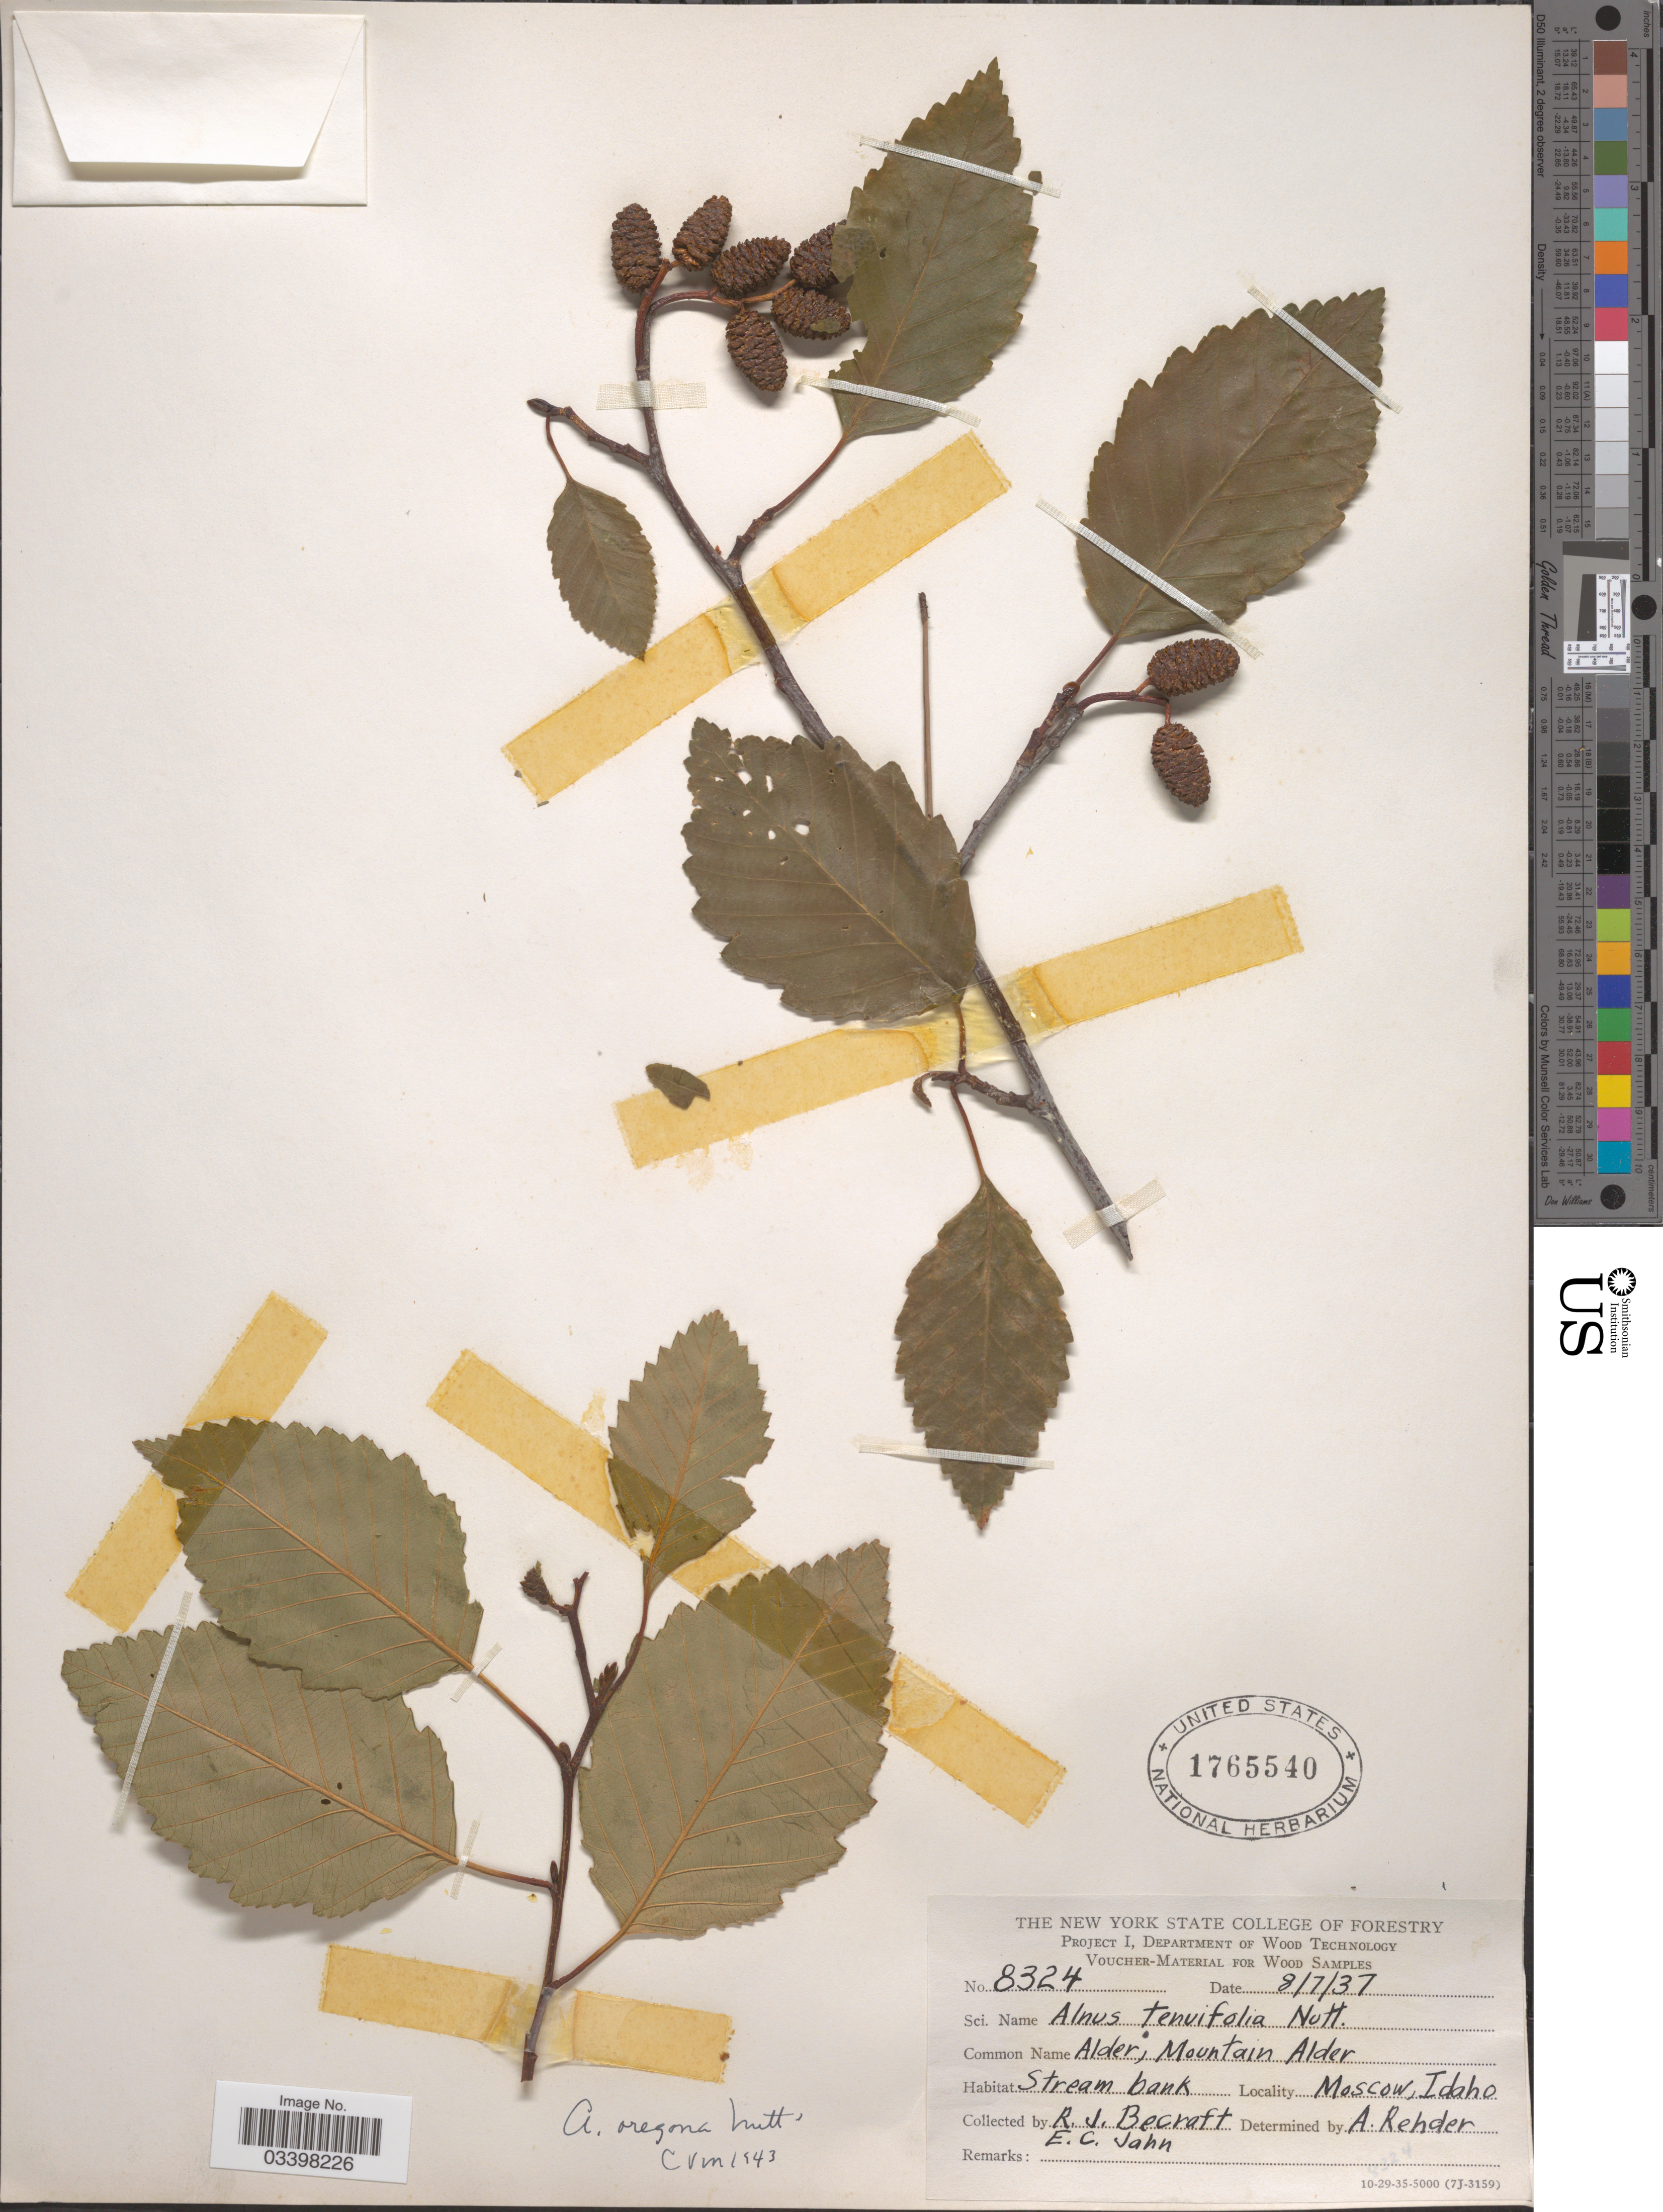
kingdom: Plantae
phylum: Tracheophyta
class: Magnoliopsida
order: Fagales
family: Betulaceae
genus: Alnus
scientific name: Alnus rubra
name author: Bong.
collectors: R. Becraft & E. Jahn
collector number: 8324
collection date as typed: Transcribed d/m/y: 7/8/37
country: United States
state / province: Idaho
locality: Moscow.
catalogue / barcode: US 1765540